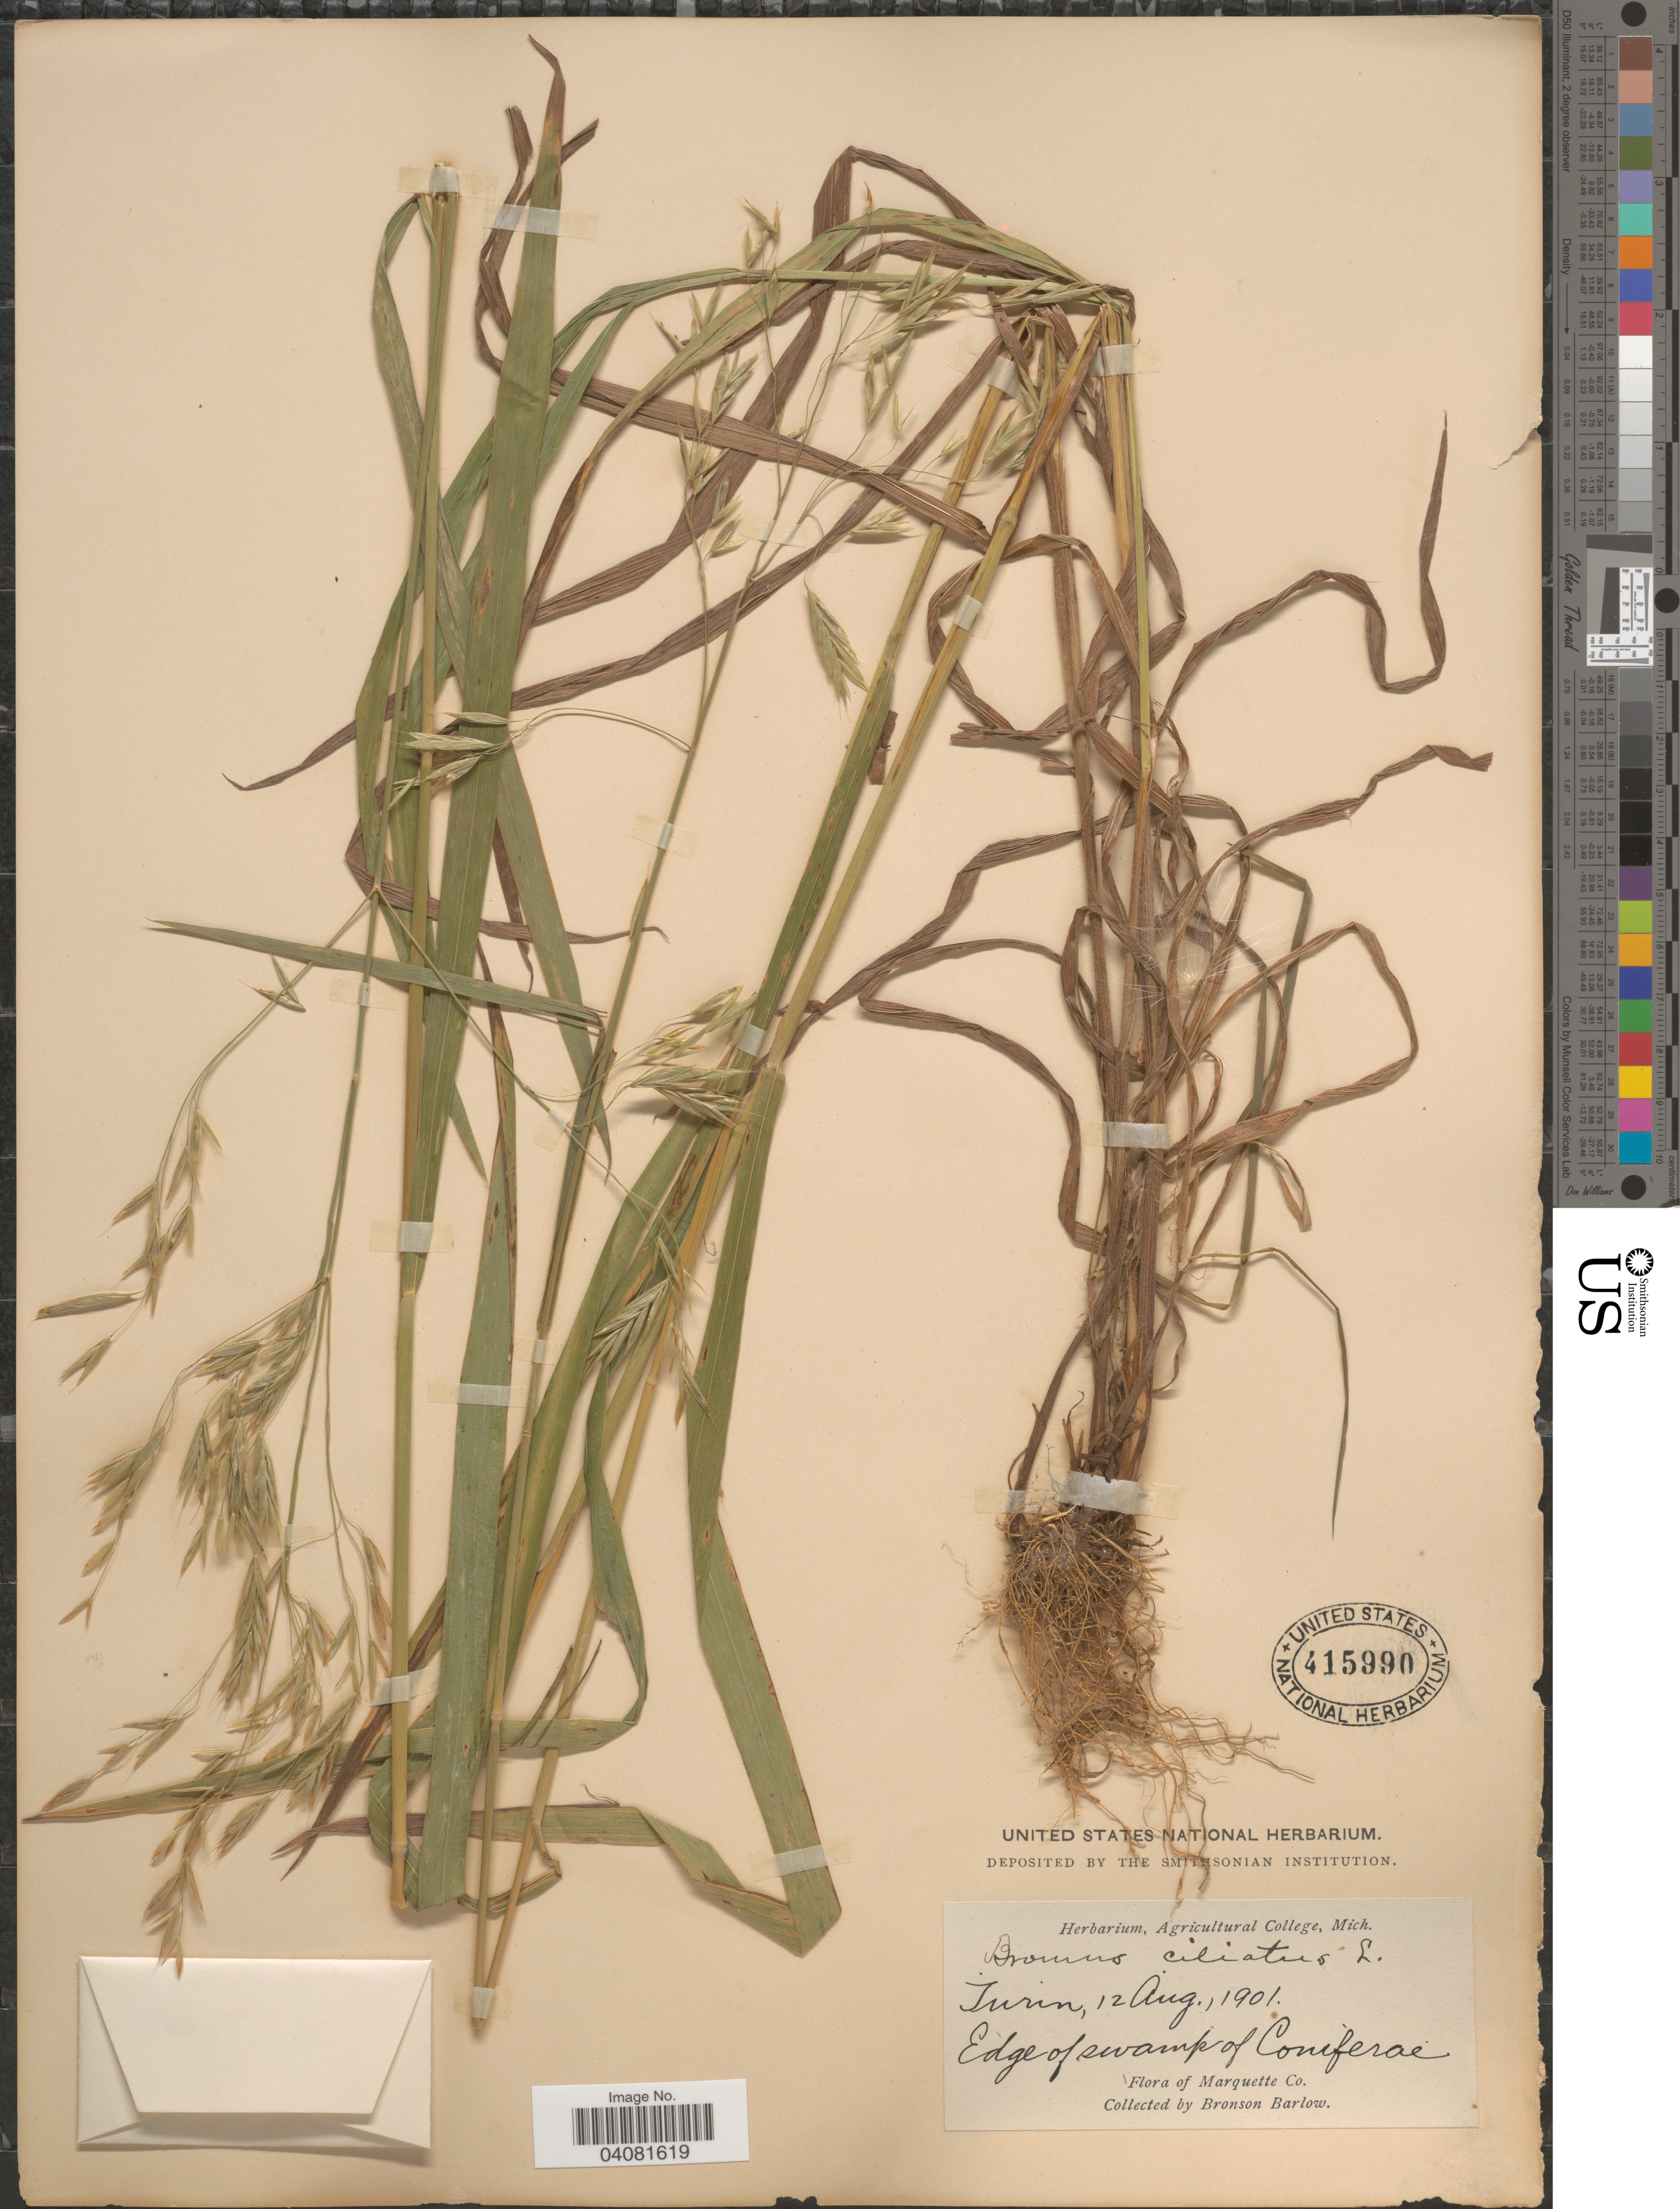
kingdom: Plantae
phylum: Tracheophyta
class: Liliopsida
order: Poales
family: Poaceae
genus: Bromus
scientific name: Bromus ciliatus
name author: L.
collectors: Barlow, B.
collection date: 1901-08-12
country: United States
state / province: Michigan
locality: Edge of swamp of Coniferae. Marquette Co. Turin.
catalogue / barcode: US 415990